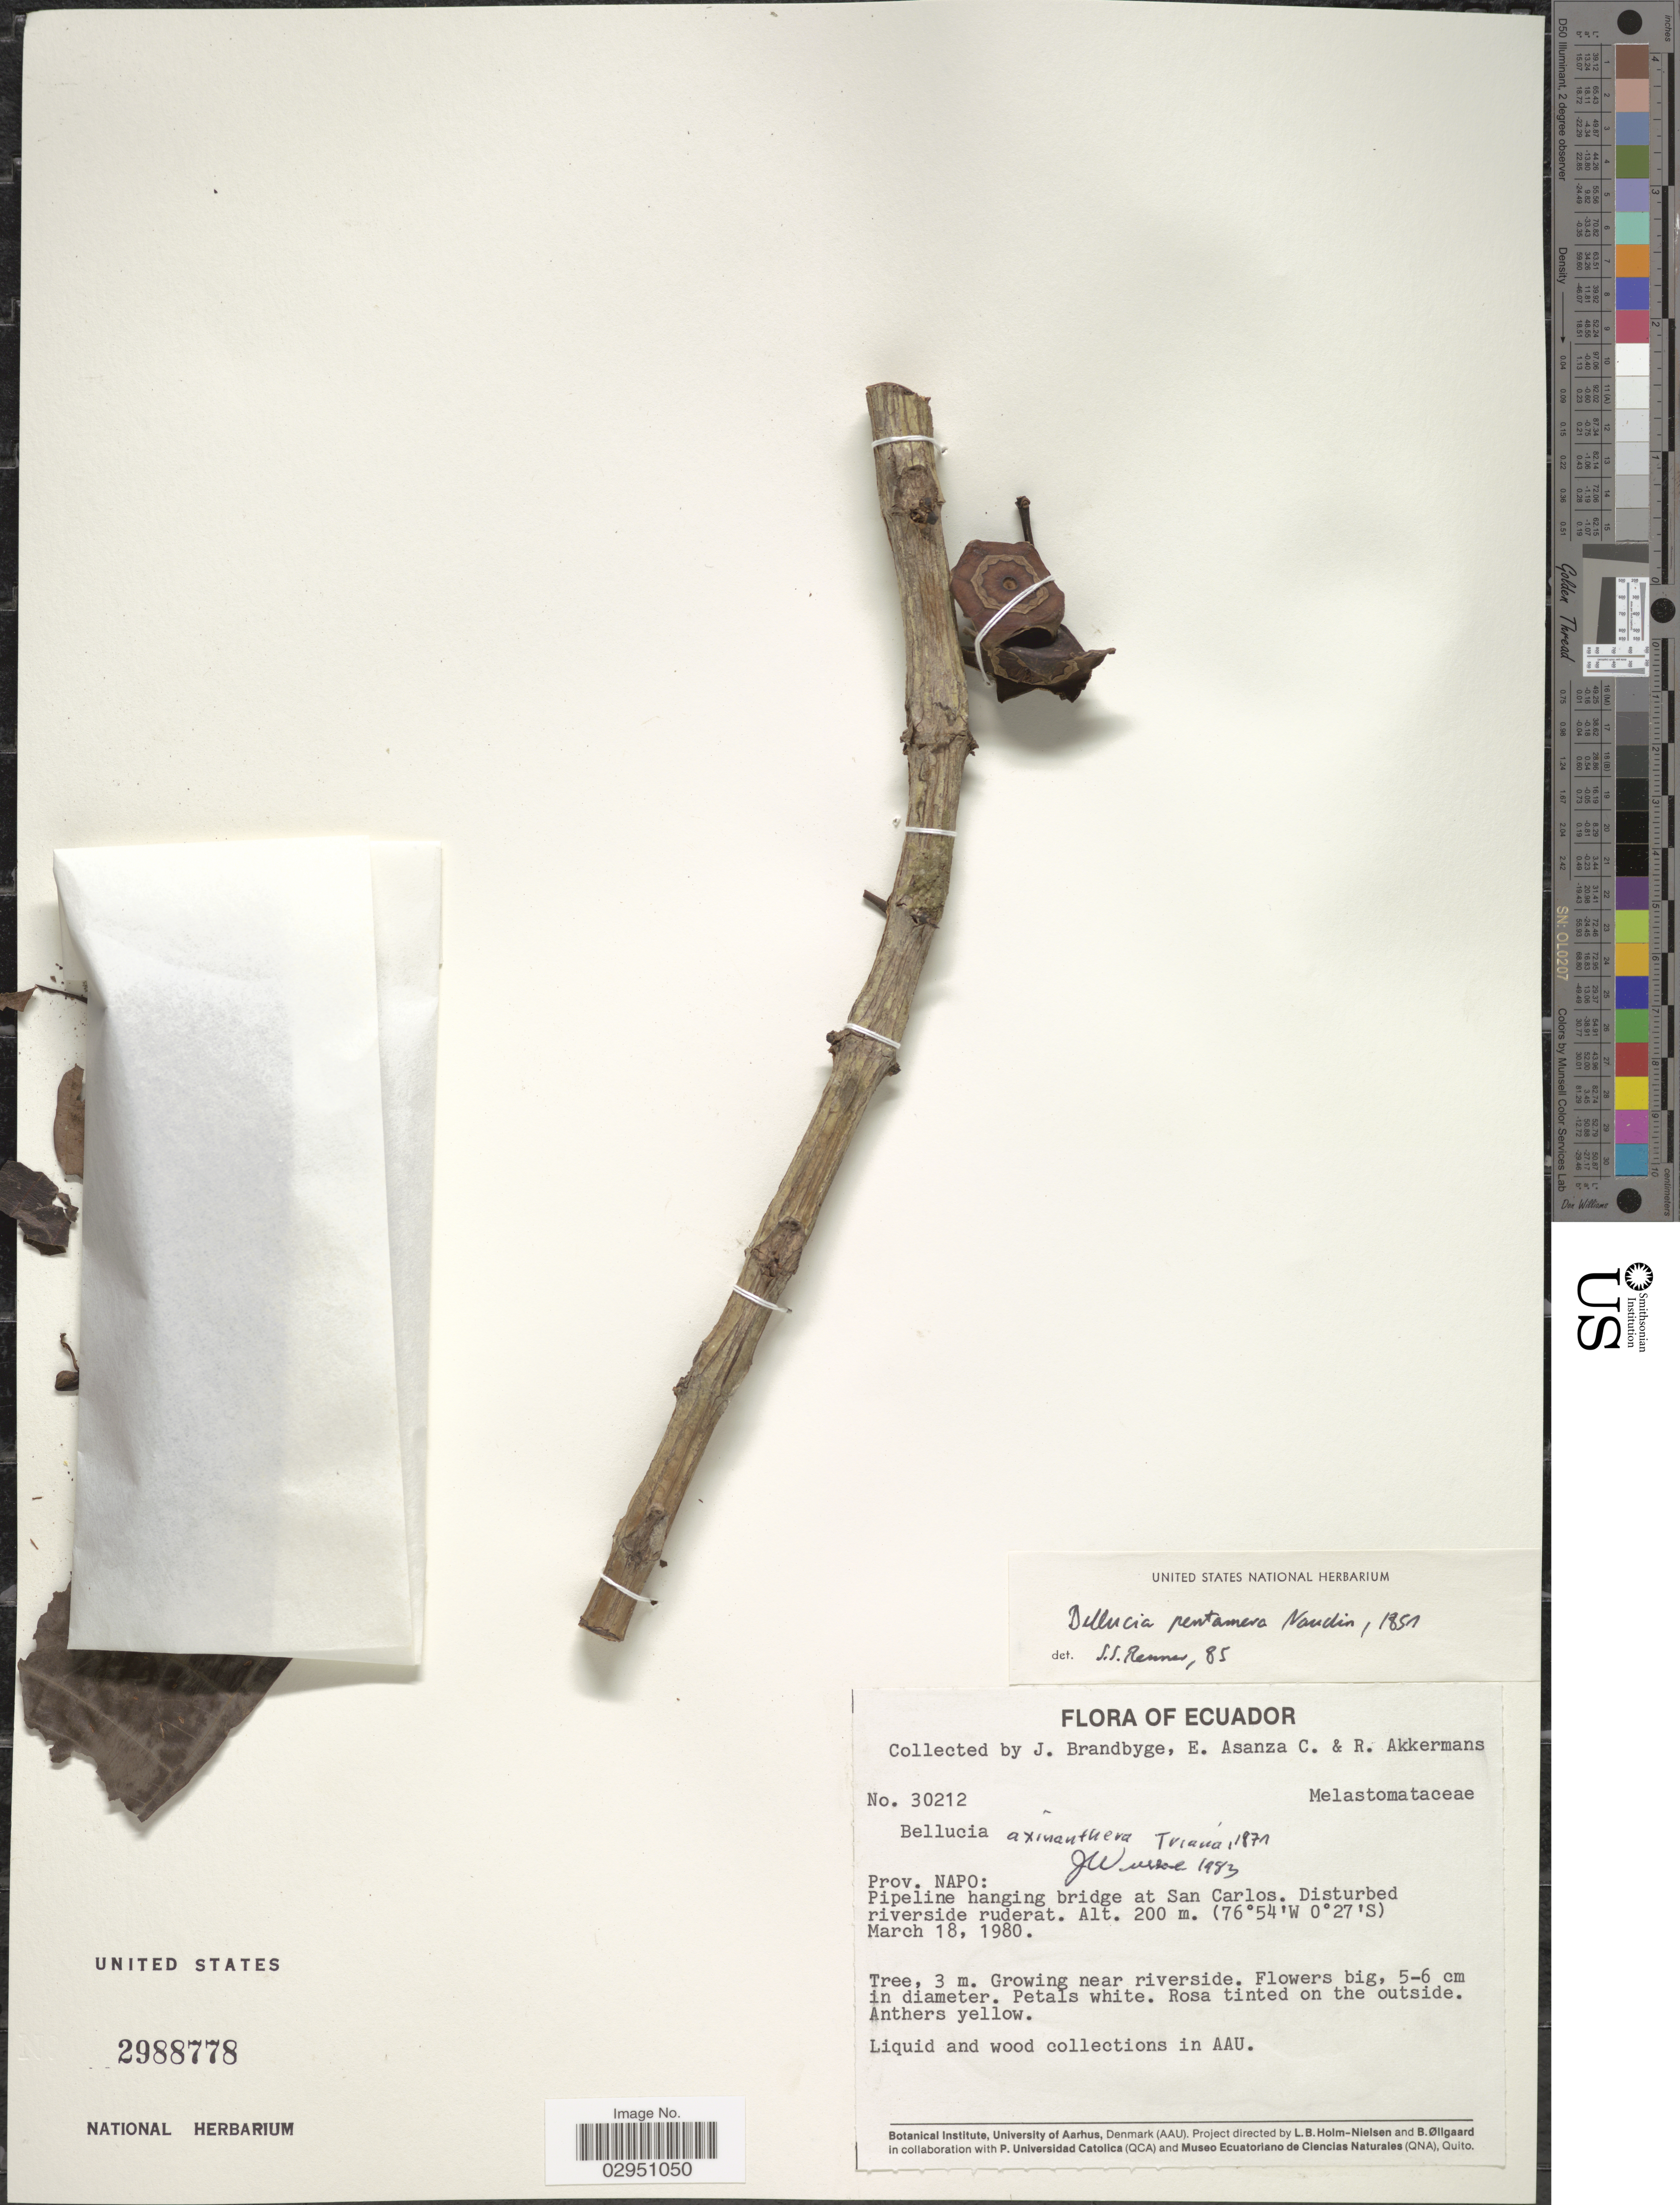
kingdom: Plantae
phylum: Tracheophyta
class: Magnoliopsida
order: Myrtales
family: Melastomataceae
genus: Bellucia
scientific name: Bellucia pentamera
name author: Naudin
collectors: J. Brandbyge, E. Asanza C. & R. W. A. P. Akkermans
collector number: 30212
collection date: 1980-03-18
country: Ecuador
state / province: Napo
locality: Pipeline hanging bridge at San Carlos.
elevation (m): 200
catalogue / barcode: US 2988778